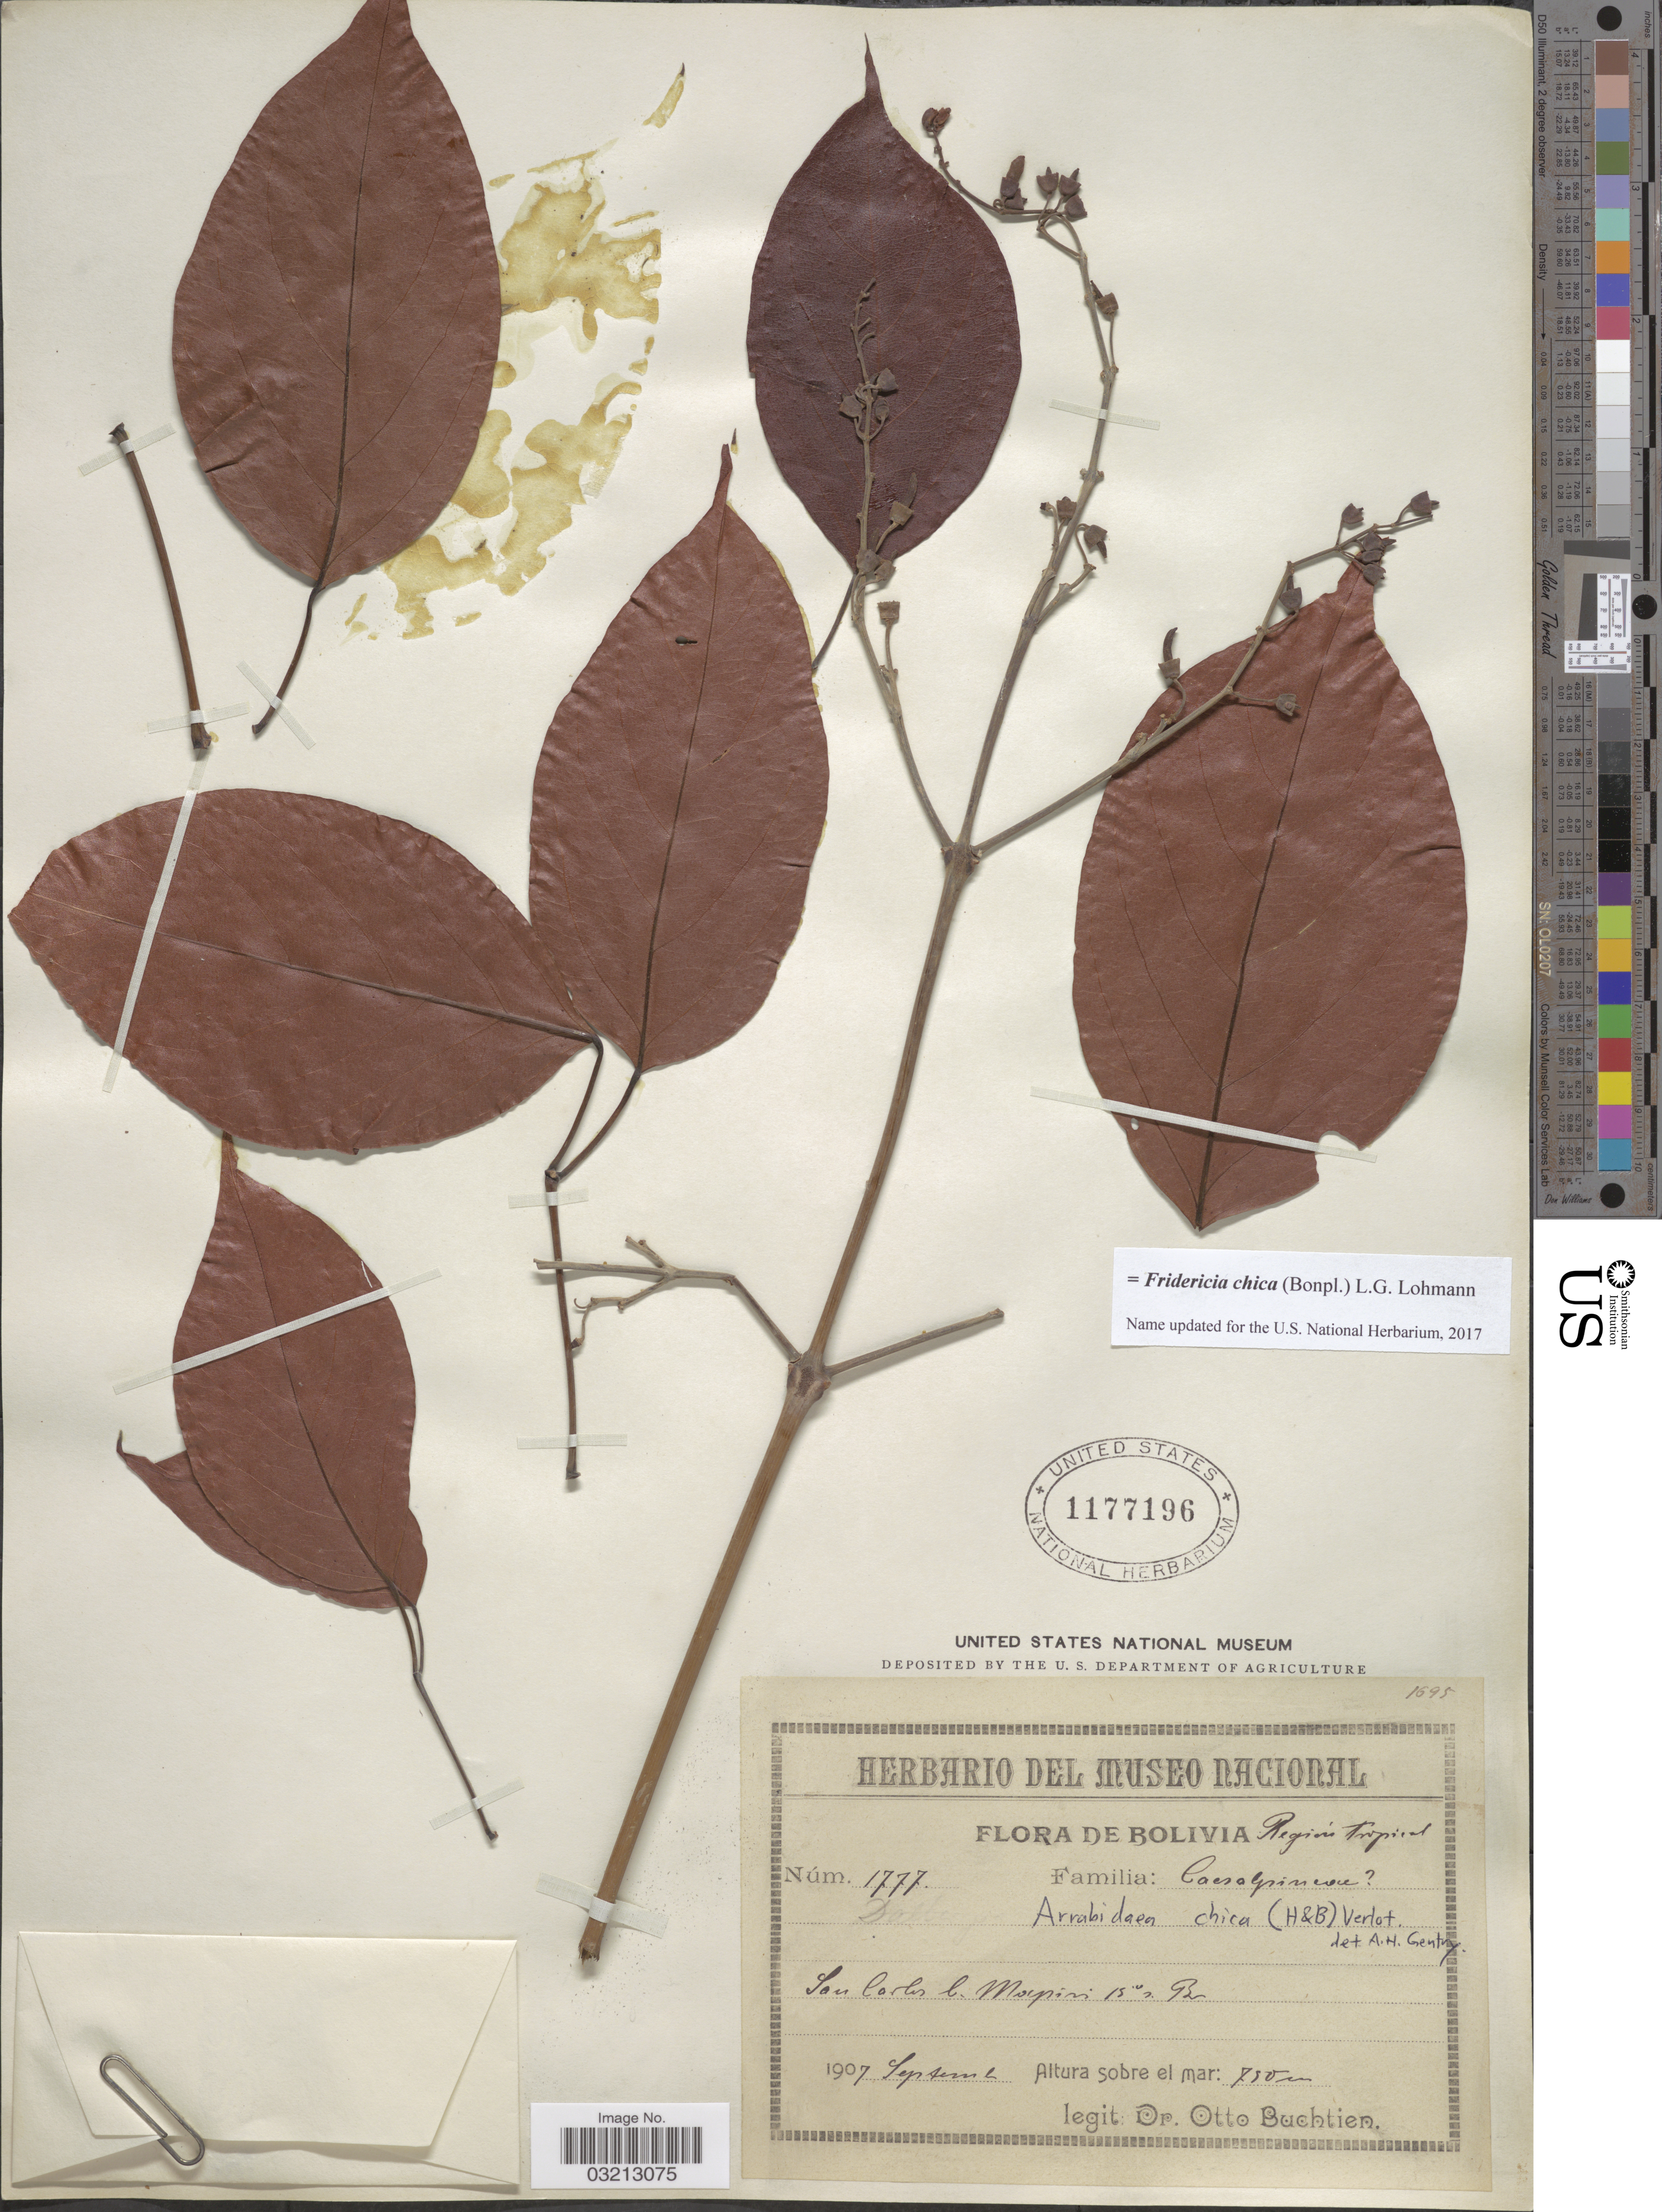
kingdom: Plantae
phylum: Tracheophyta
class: Magnoliopsida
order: Lamiales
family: Bignoniaceae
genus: Fridericia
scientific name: Fridericia chica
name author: (Bonpl.) L.G. Lohmann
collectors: O. Buchtien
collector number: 1777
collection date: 1907-09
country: Bolivia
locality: Region tropical. San Carlos l. Mapiri 15° s. Br.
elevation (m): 750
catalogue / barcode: US 1177196